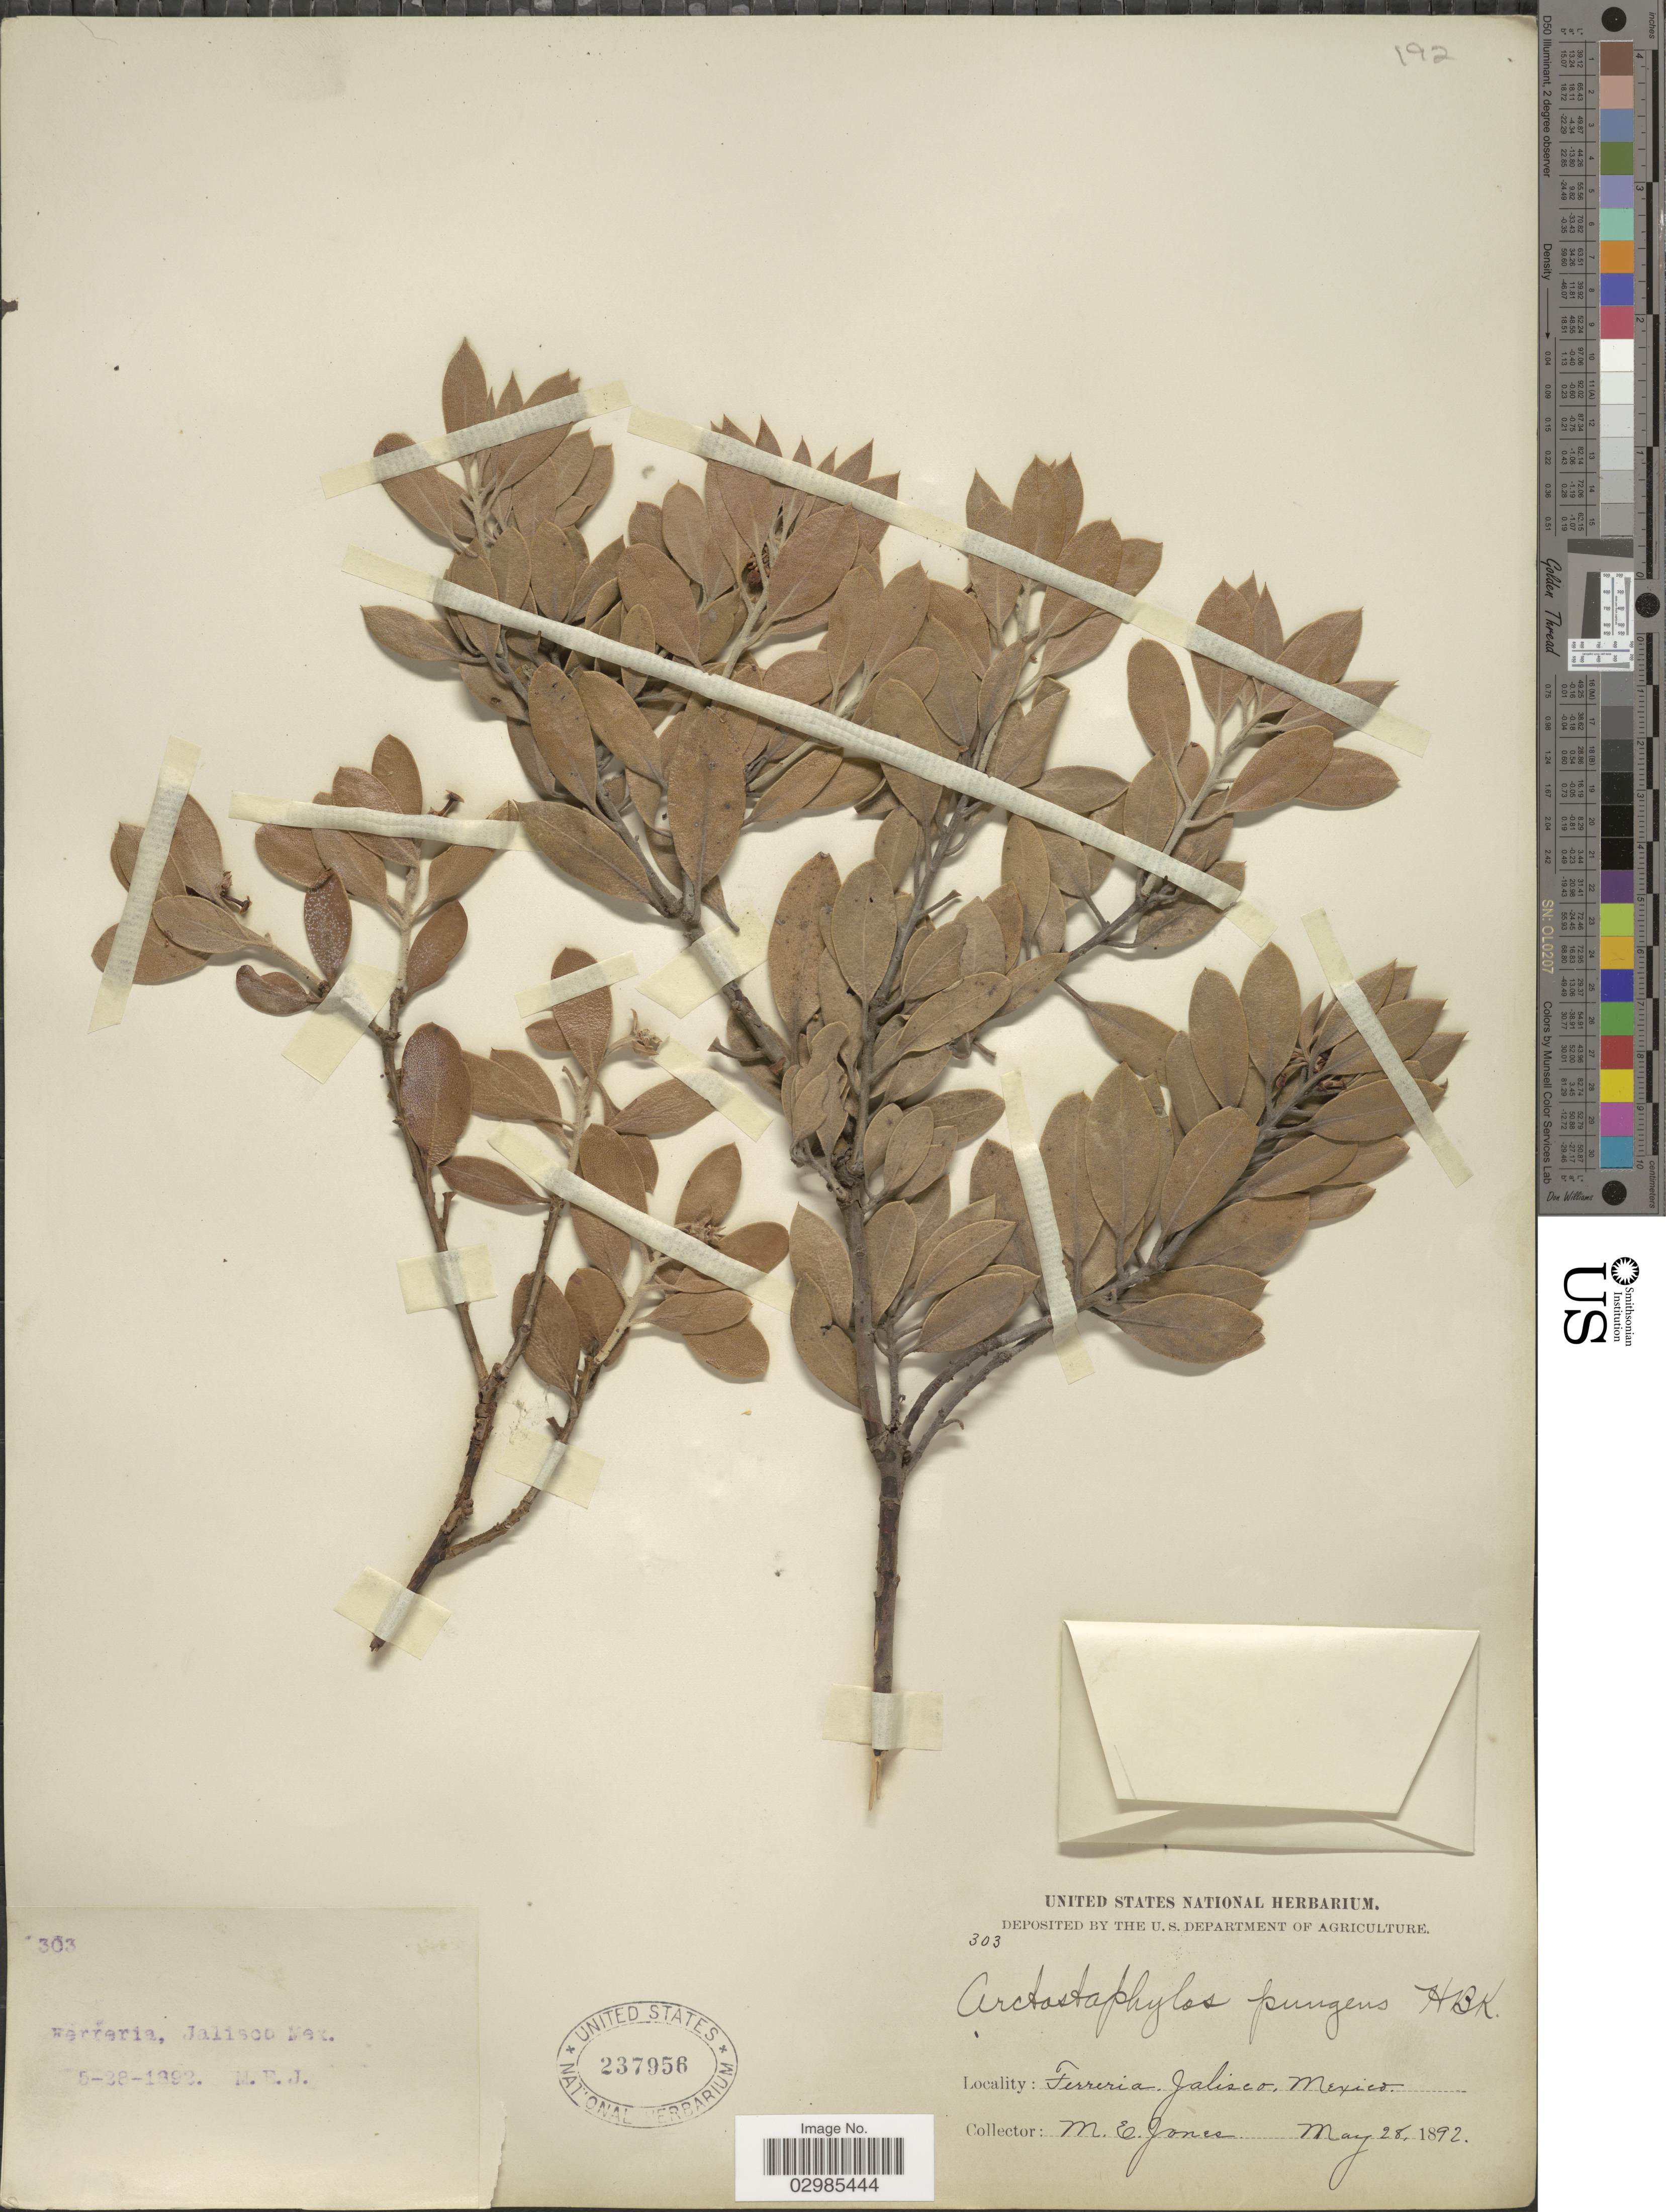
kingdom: Plantae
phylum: Tracheophyta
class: Magnoliopsida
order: Ericales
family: Ericaceae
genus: Arctostaphylos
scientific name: Arctostaphylos pungens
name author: Kunth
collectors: M. E. Jones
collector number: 303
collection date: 1892-05-28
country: Mexico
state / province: Jalisco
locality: Ferreria, Jalisco.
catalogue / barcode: US 237956